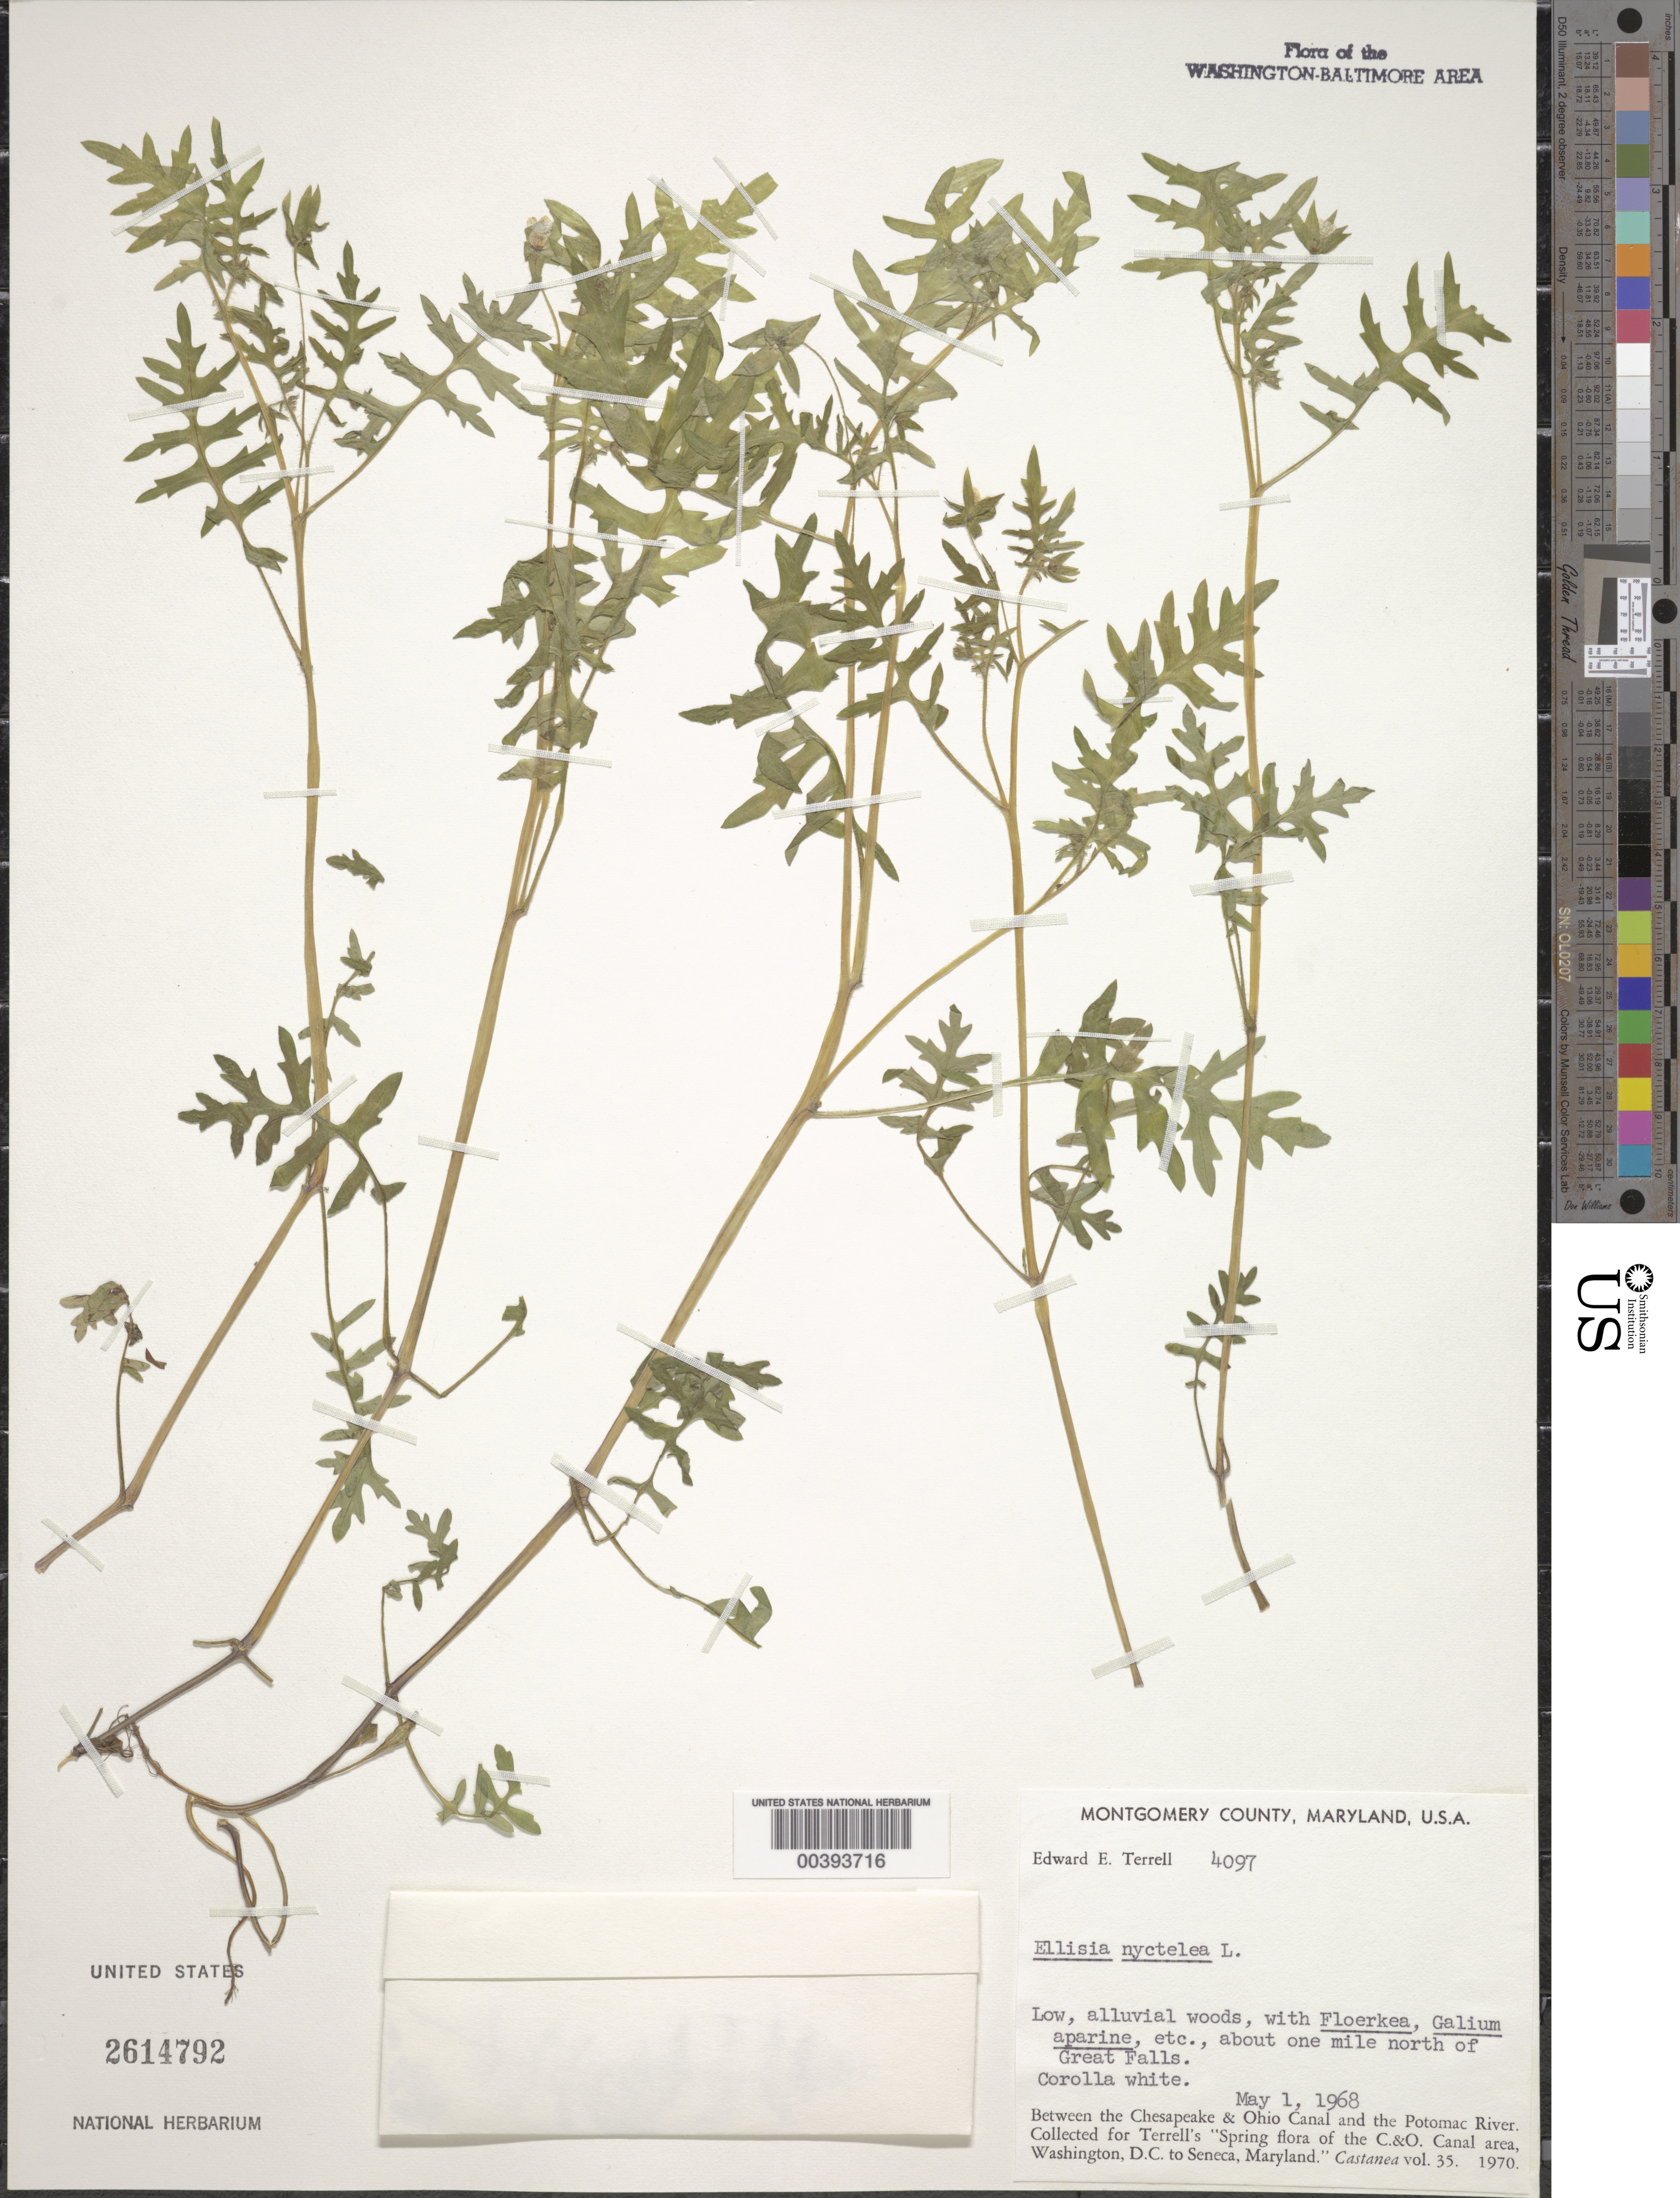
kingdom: Plantae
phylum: Tracheophyta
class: Magnoliopsida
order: Boraginales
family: Hydrophyllaceae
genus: Ellisia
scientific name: Ellisia nyctelea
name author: L.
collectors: E. E. Terrell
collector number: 4097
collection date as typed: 01 May 1968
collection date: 1968-05-01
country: United States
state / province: Maryland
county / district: Montgomery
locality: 1 mi. N of Great Falls, C & O Canal area C. & O. Canal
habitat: Low alluvial woods w/ Floerkea, Galium aparine, etc..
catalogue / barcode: US 2614792